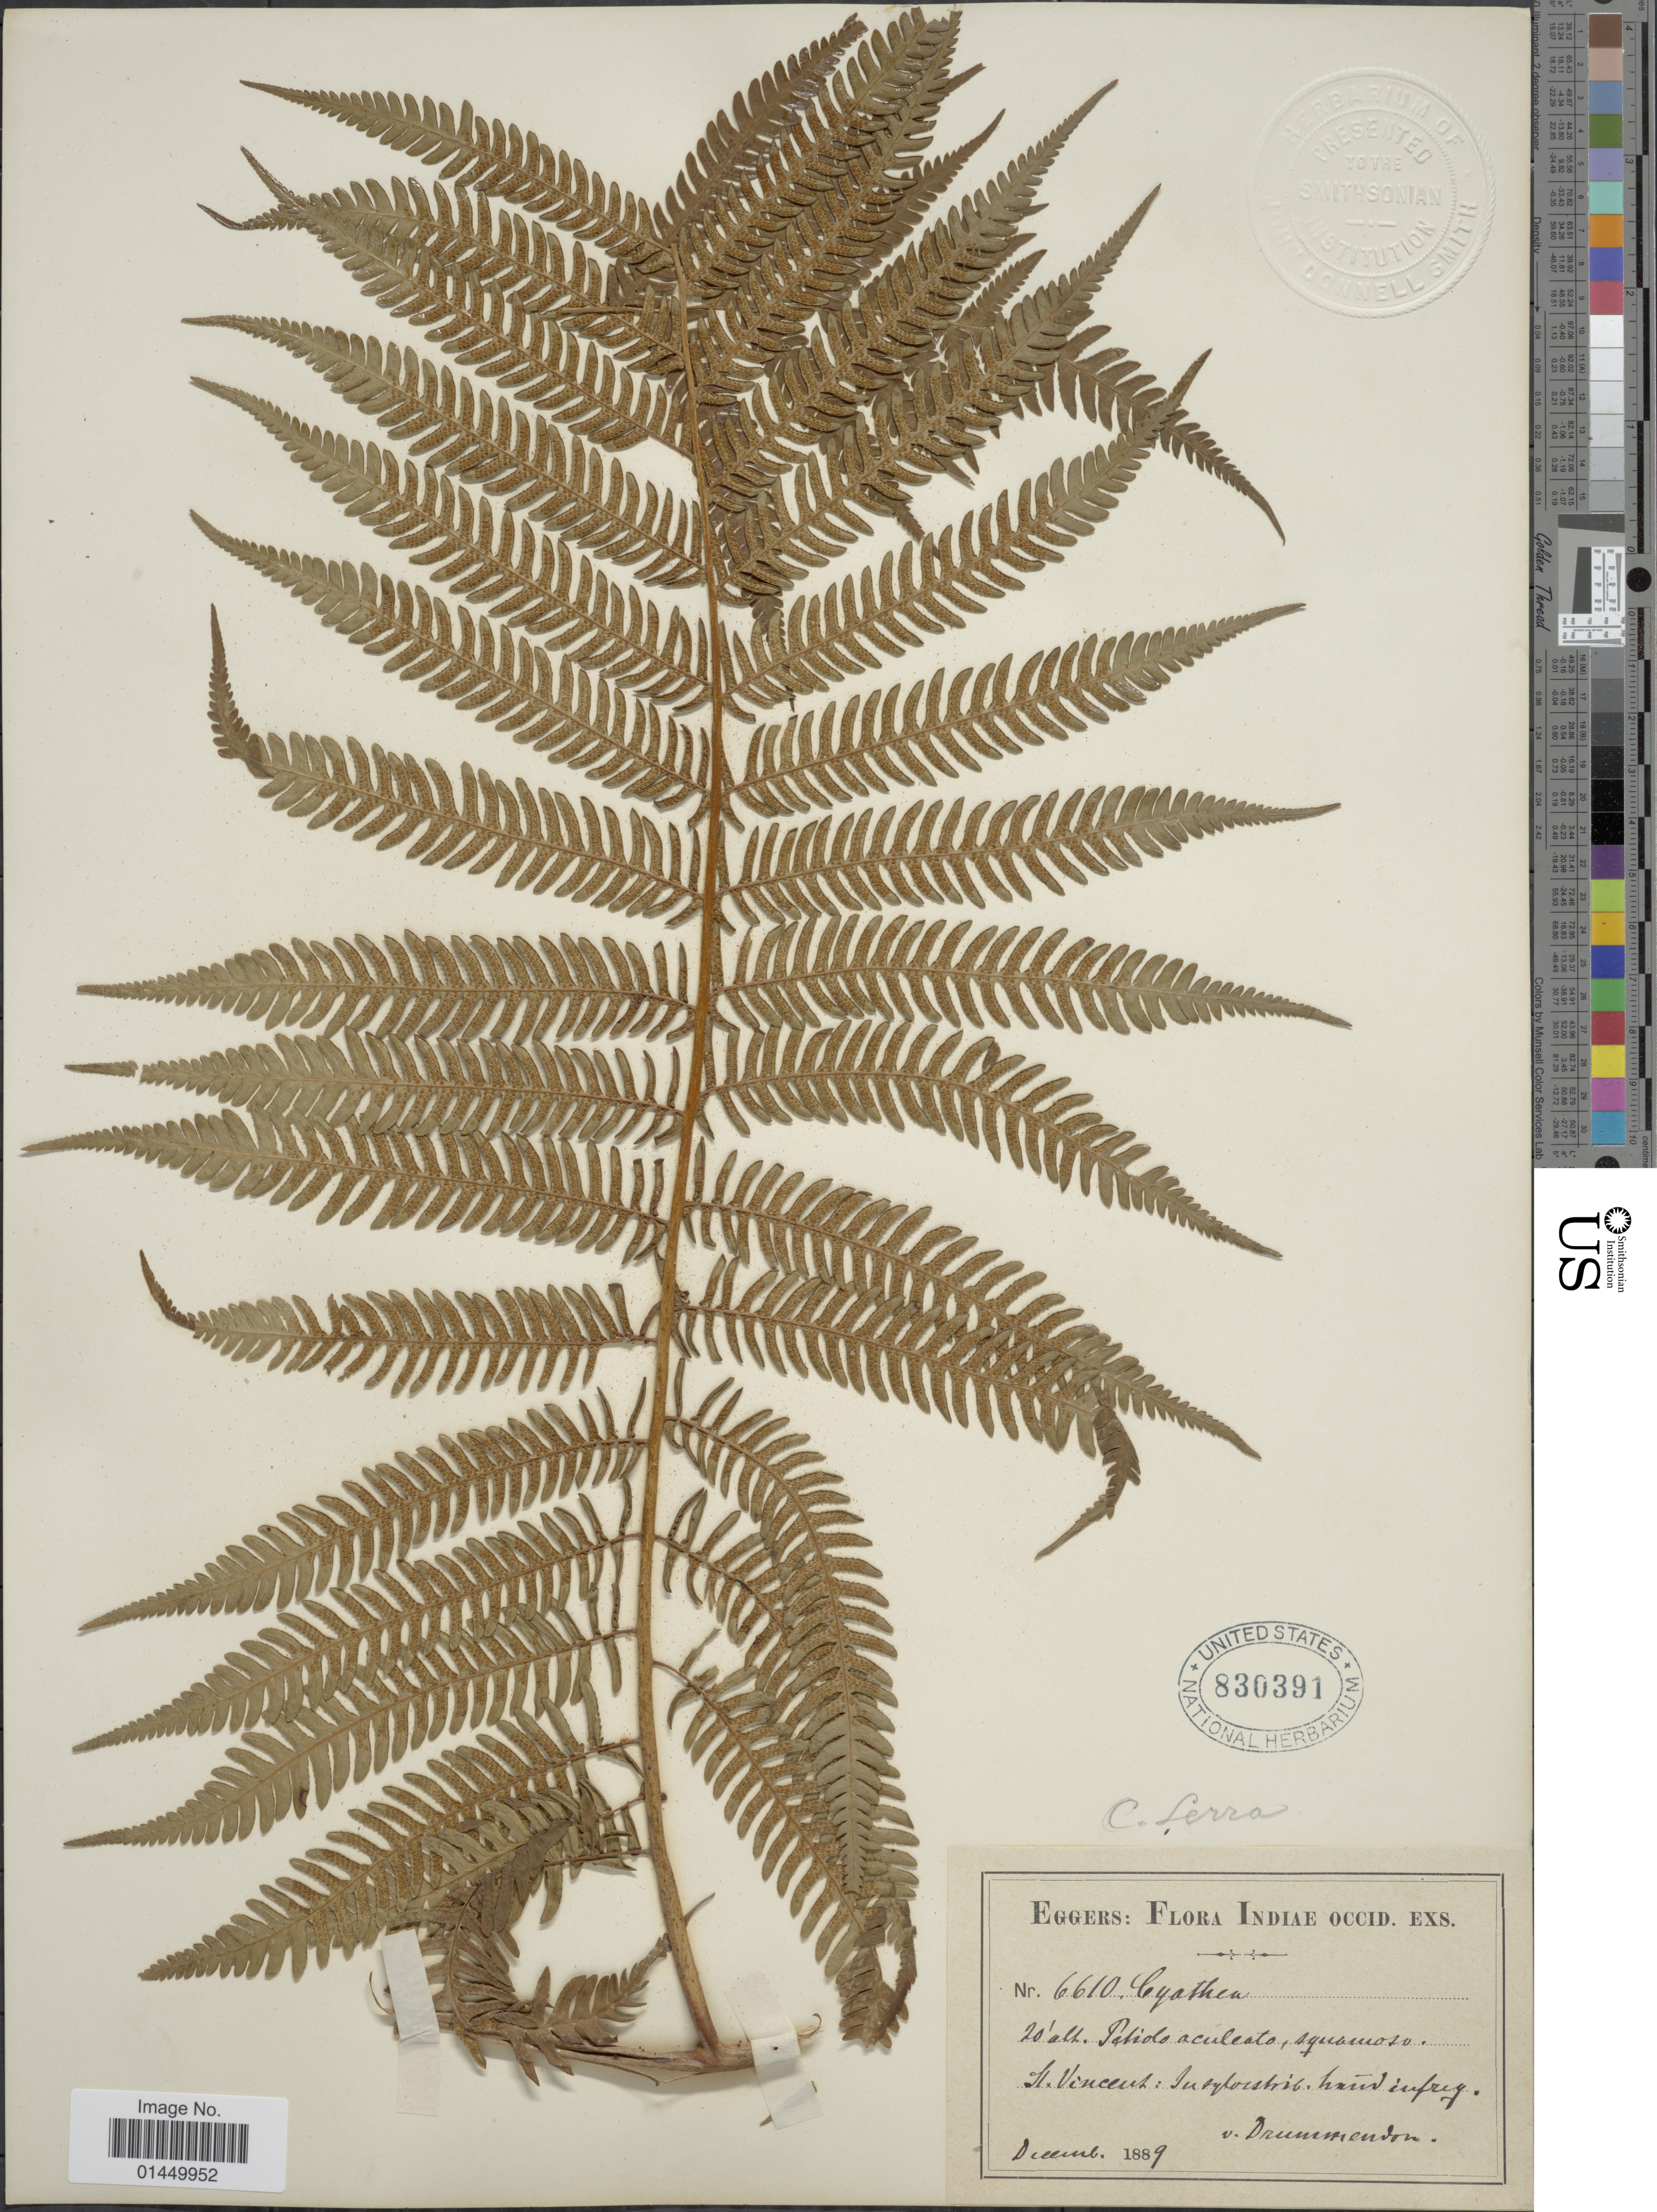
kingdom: Plantae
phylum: Tracheophyta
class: Polypodiopsida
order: Cyatheales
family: Cyatheaceae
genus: Cyathea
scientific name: Cyathea arborea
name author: (L.) Sm.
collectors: H. F. A. von Eggers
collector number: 6610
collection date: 1889-12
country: St. Vincent - Grenadines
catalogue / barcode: US 830391